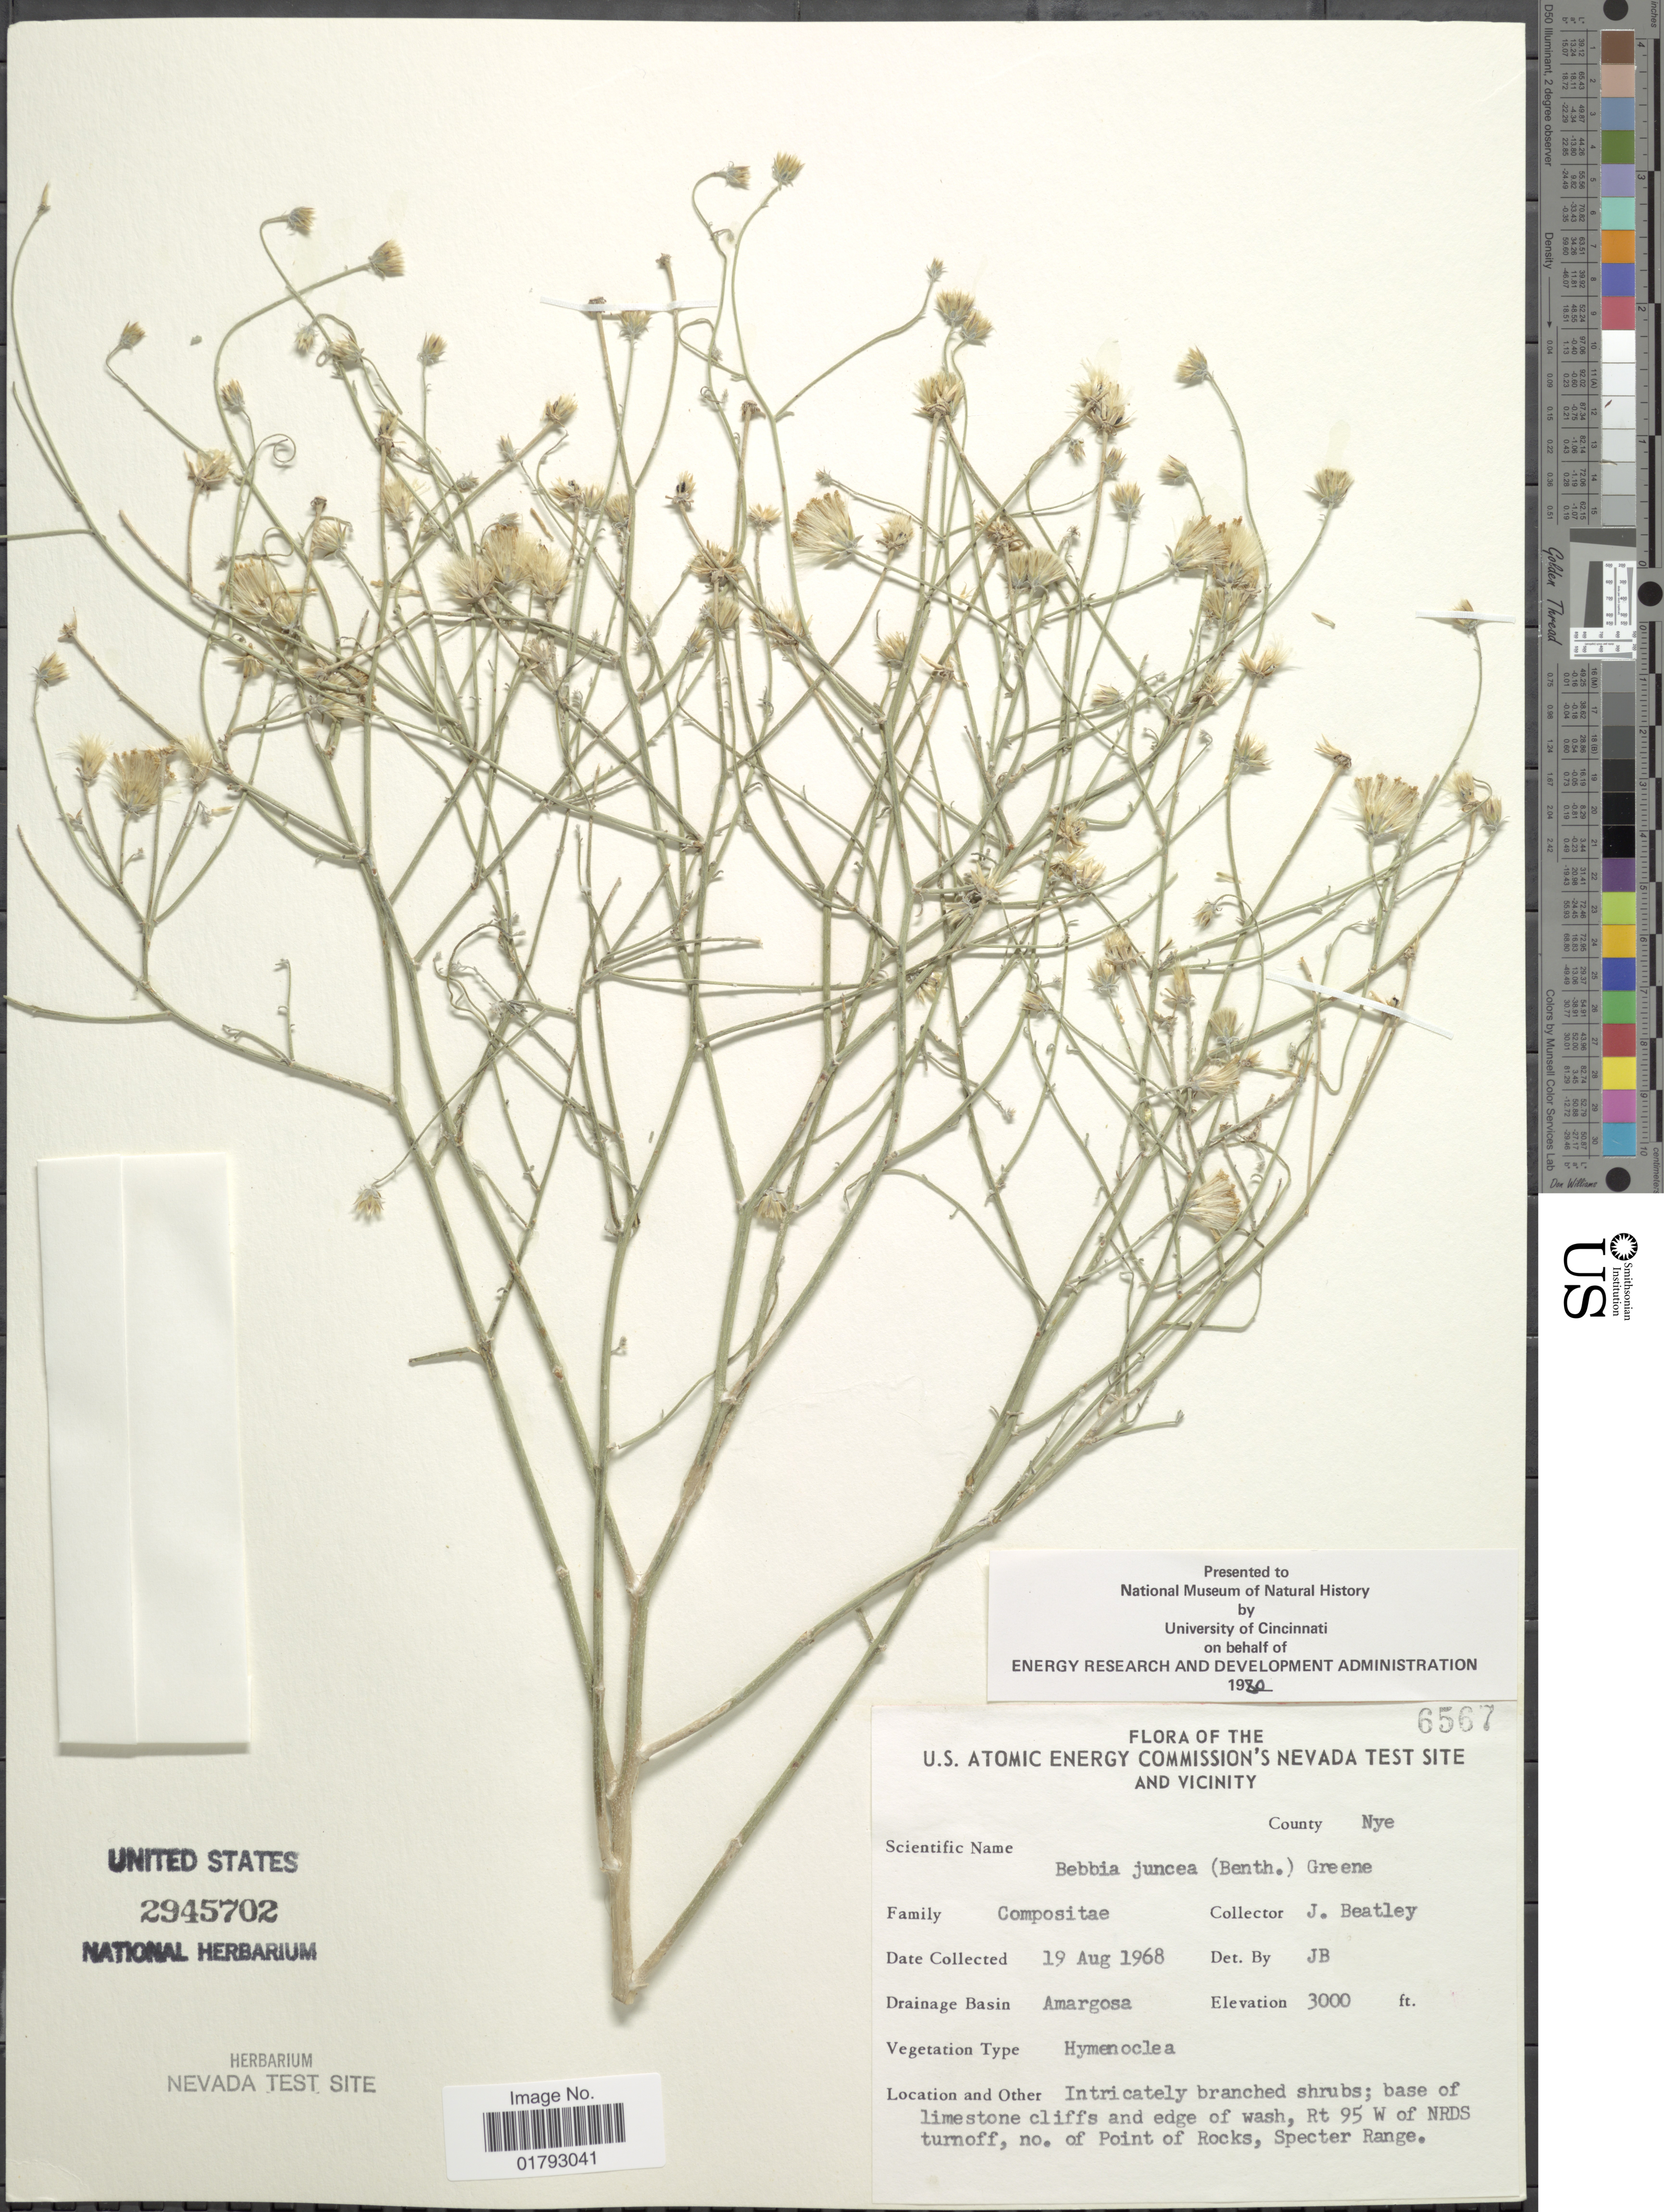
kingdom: Plantae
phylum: Tracheophyta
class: Magnoliopsida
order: Asterales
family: Asteraceae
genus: Bebbia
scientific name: Bebbia juncea var. aspera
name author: Greene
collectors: J. C. Beatley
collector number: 6567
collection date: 1968-08-19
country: United States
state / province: Nevada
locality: U.S.Atomic Energy Commission's Nevada Test site and vicinity. Drainage Basin Amargosa. Rt 95 W of NRDS turnoff, no of Point of Rocks, Specter Range.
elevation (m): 914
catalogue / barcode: US 2945702